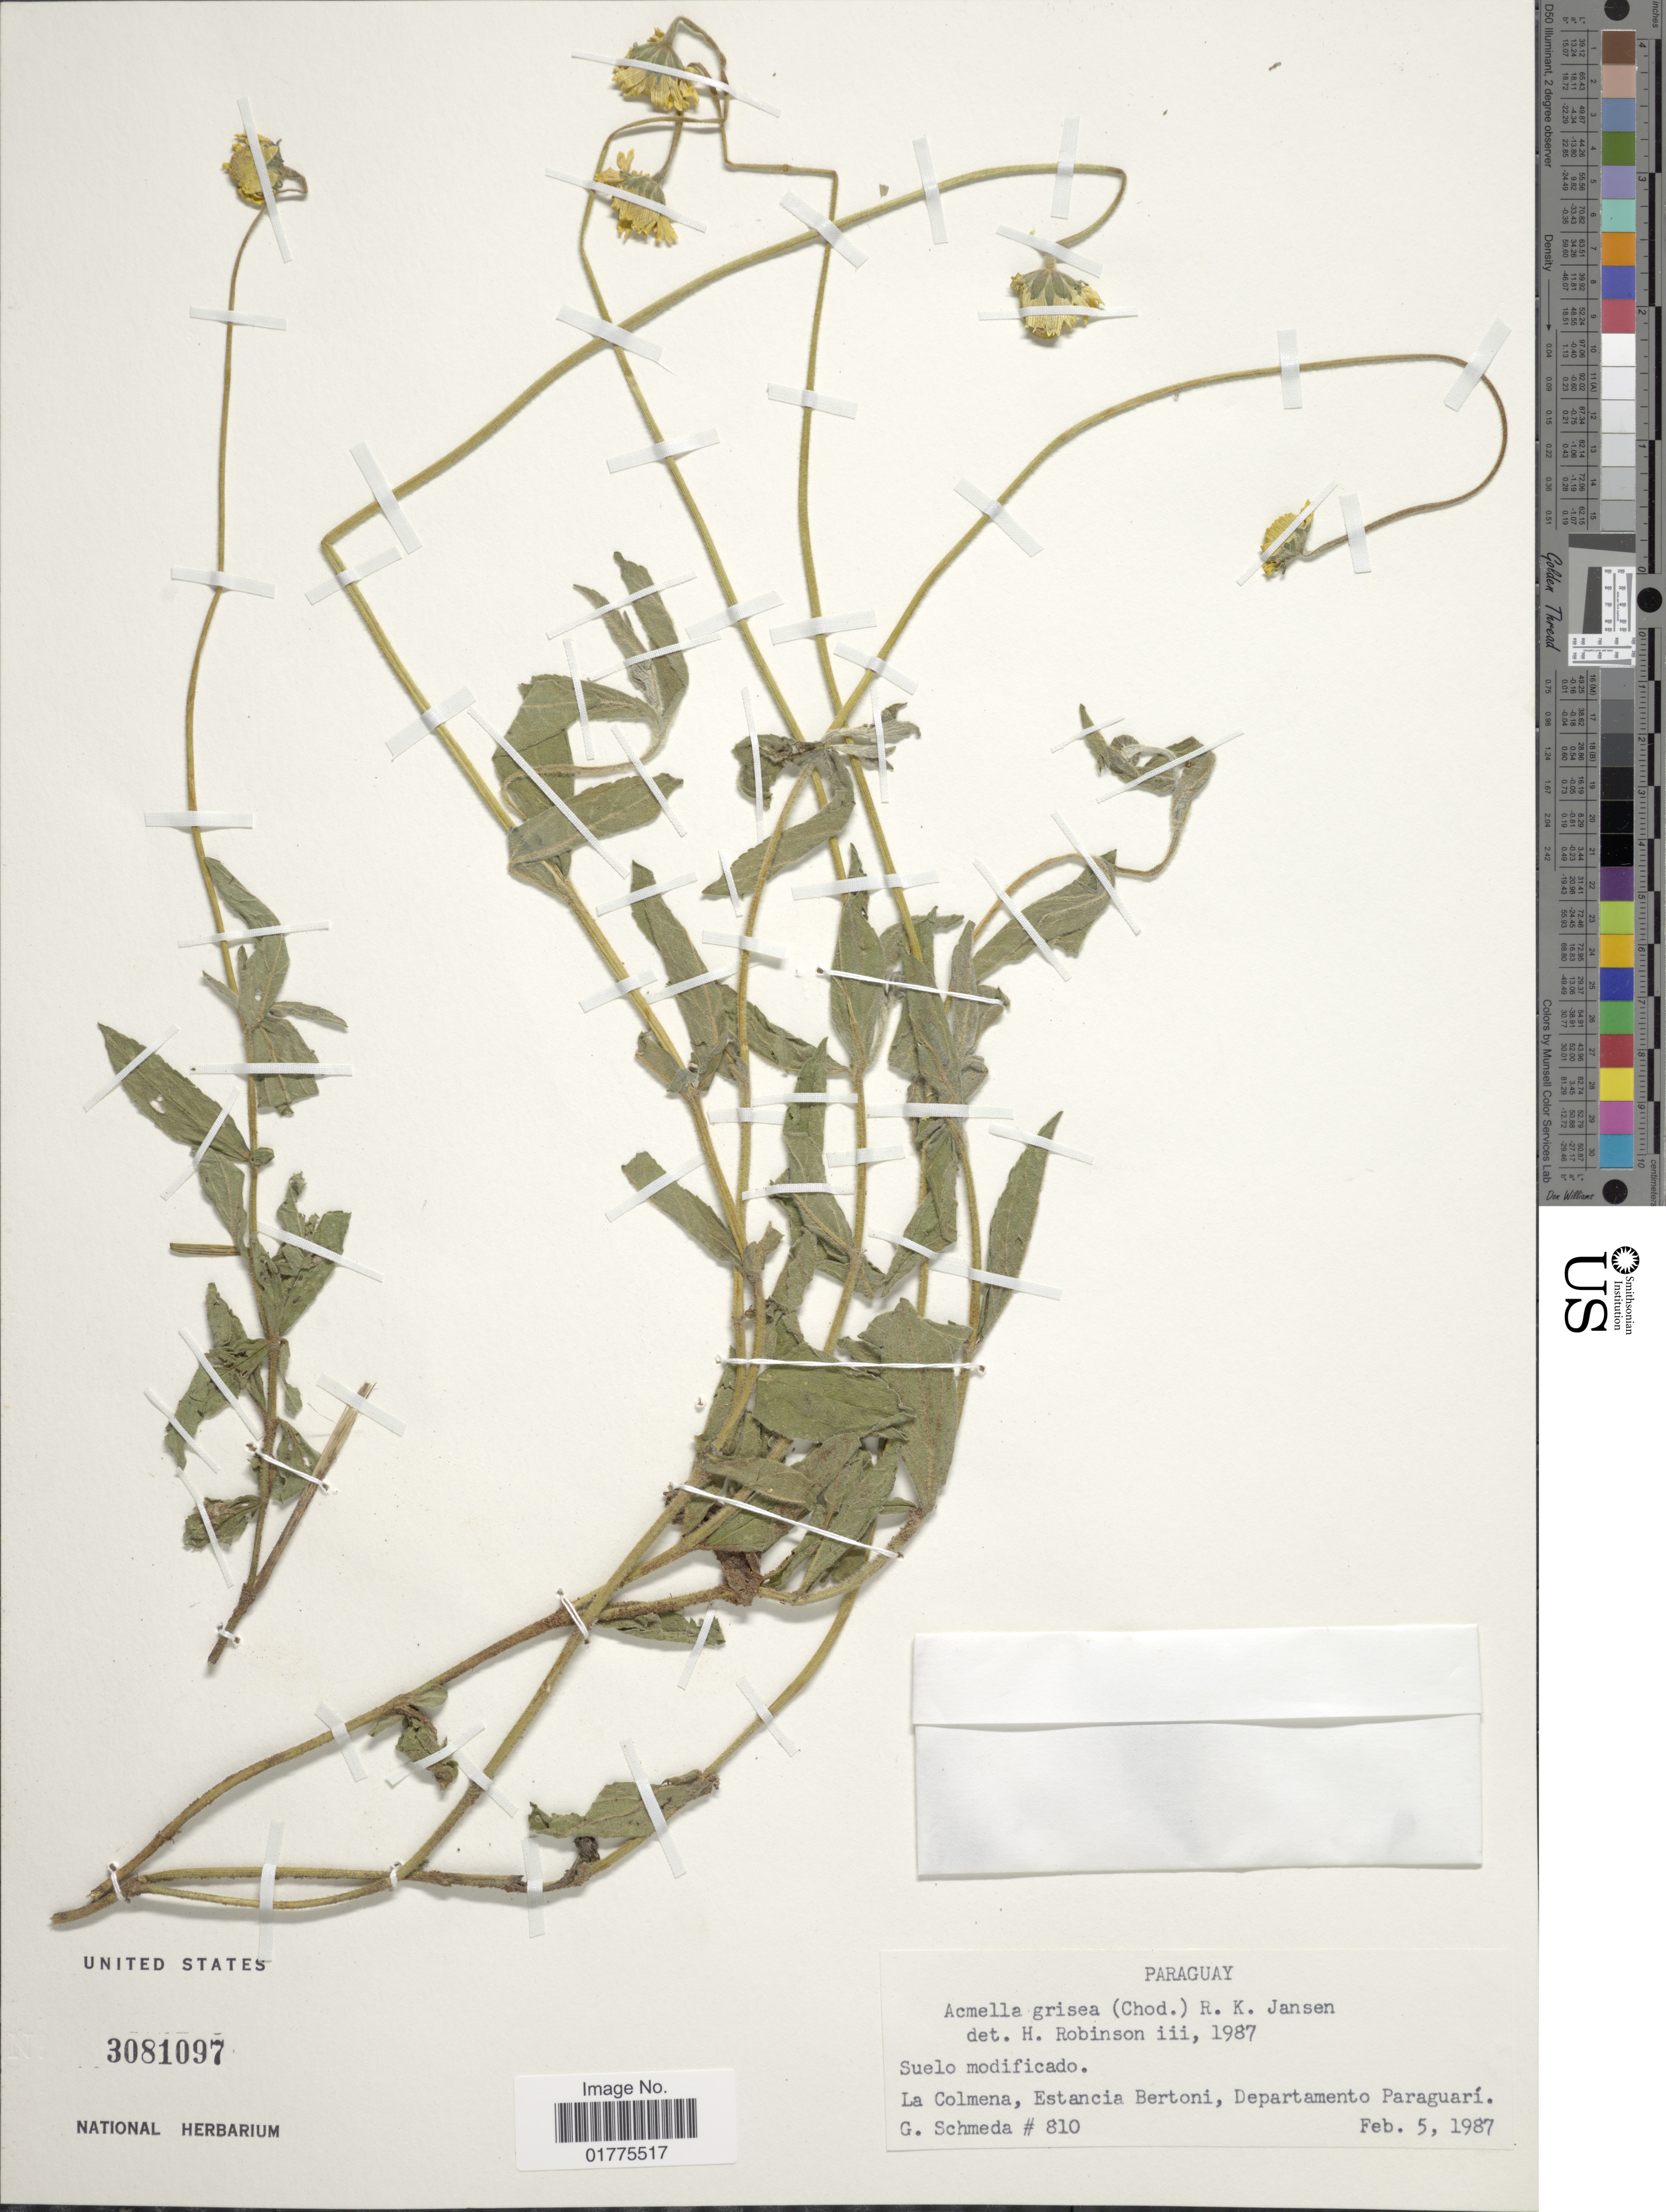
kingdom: Plantae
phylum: Tracheophyta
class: Magnoliopsida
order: Asterales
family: Asteraceae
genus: Acmella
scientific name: Acmella grisea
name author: (Chodat) R.K. Jansen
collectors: G. Schmeda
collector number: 810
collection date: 1987-02-05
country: Paraguay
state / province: Paraguari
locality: La Colmena, Estancia Bertoni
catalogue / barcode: US 3081097